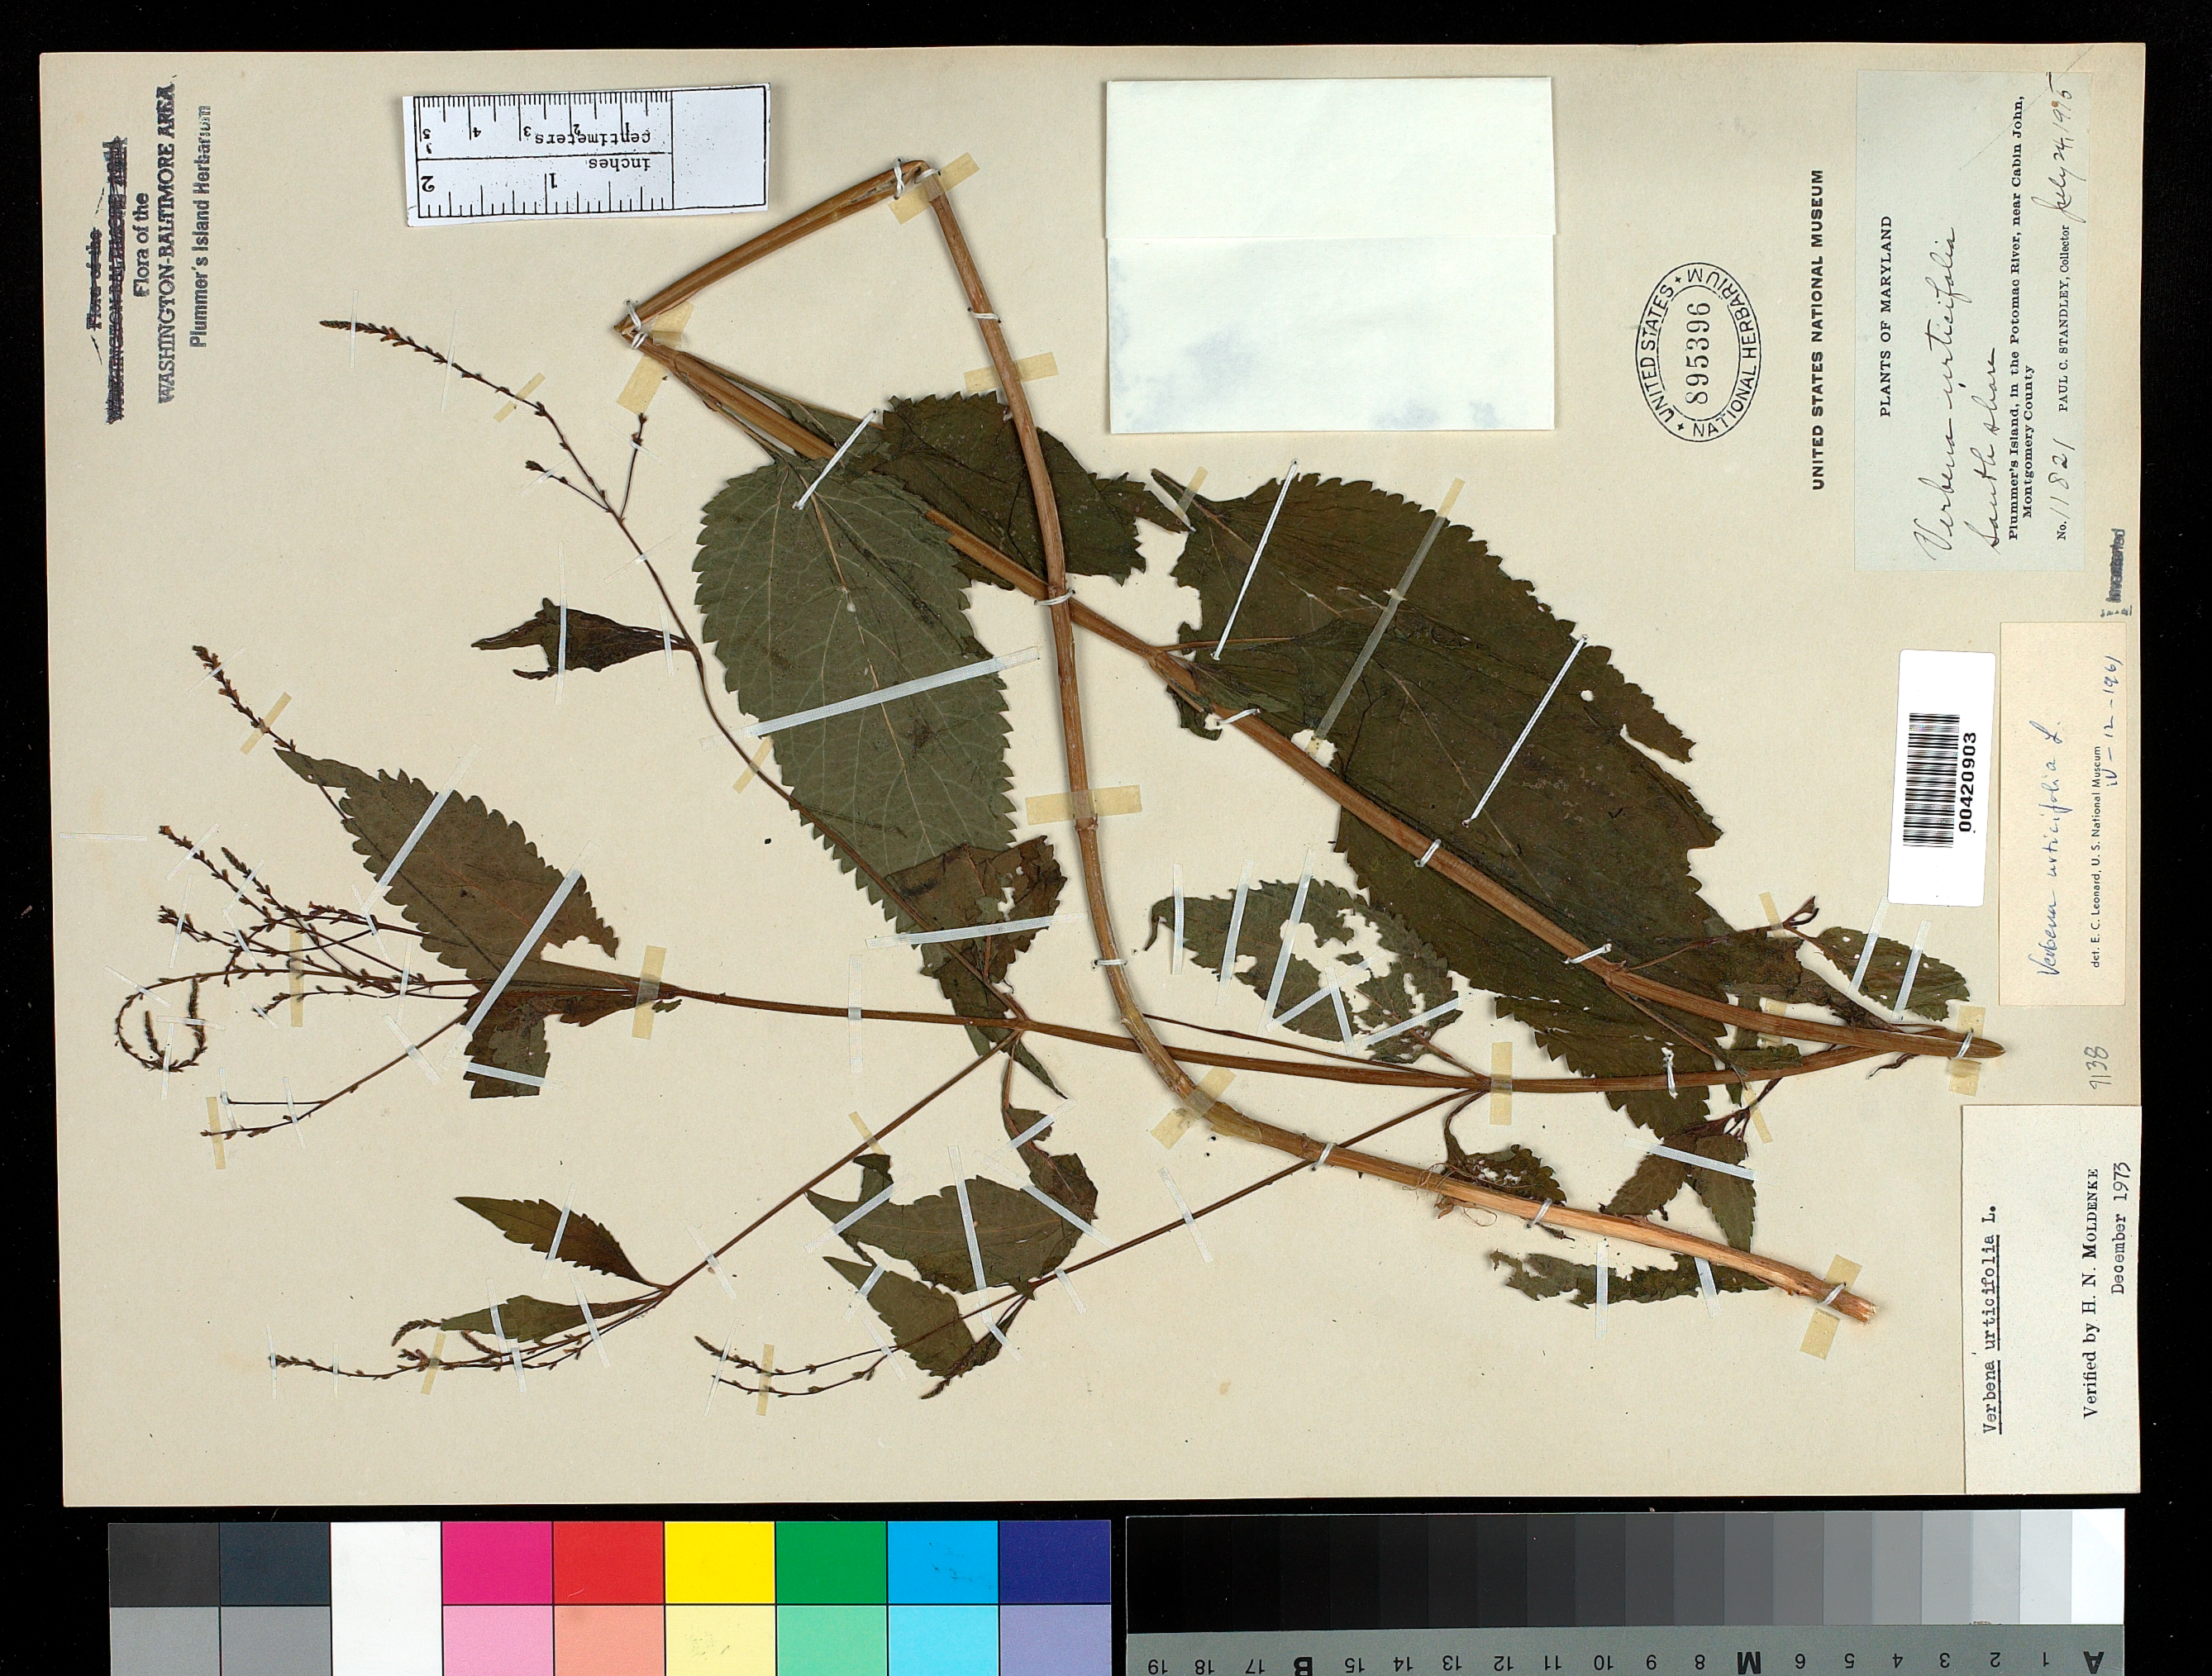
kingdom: Plantae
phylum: Tracheophyta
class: Magnoliopsida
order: Lamiales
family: Verbenaceae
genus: Verbena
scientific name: Verbena urticifolia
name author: L.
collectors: P. C. Standley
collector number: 11821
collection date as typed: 24 Jul 1915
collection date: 1915-07-24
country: United States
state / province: Maryland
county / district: Montgomery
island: Plummers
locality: Plummer's Island; south shore C. & O. Canal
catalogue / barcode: US 895396